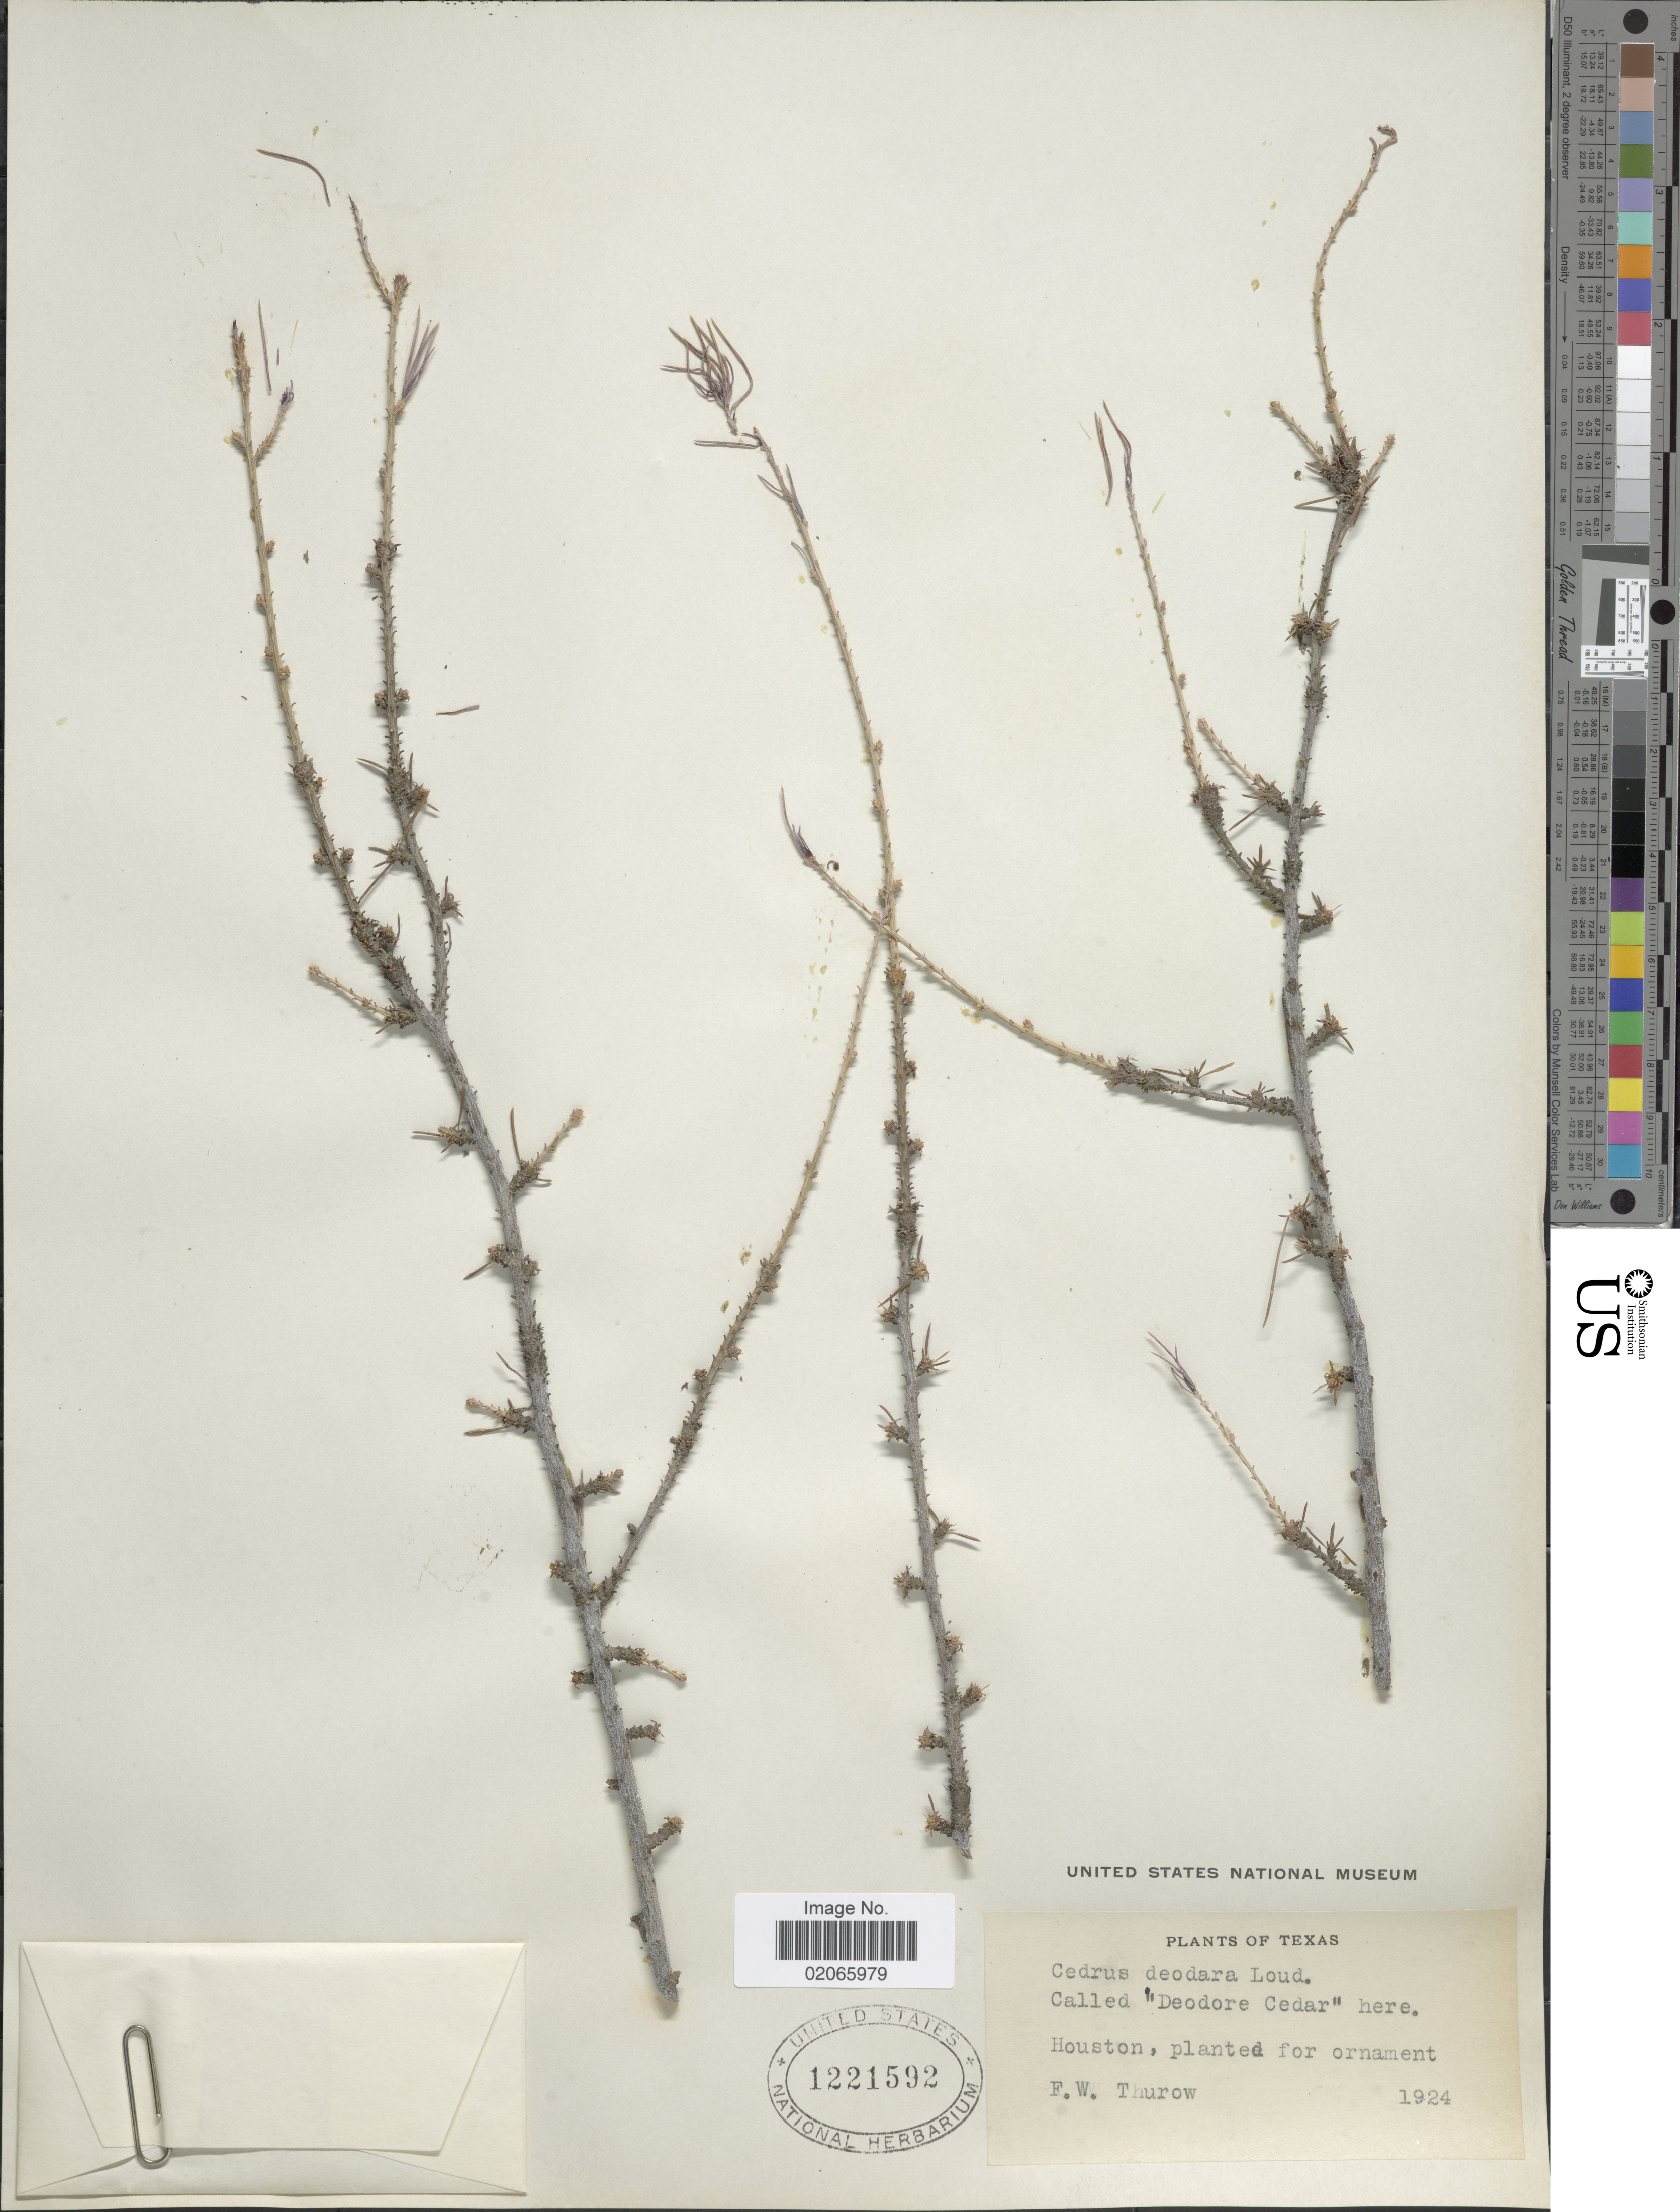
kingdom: Plantae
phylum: Tracheophyta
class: Pinopsida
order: Pinales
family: Pinaceae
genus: Cedrus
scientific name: Cedrus deodara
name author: (Roxb. ex D. Don) G. Don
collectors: F. W. Thurow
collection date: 1924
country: United States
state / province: Texas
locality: Houston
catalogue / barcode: US 1221592